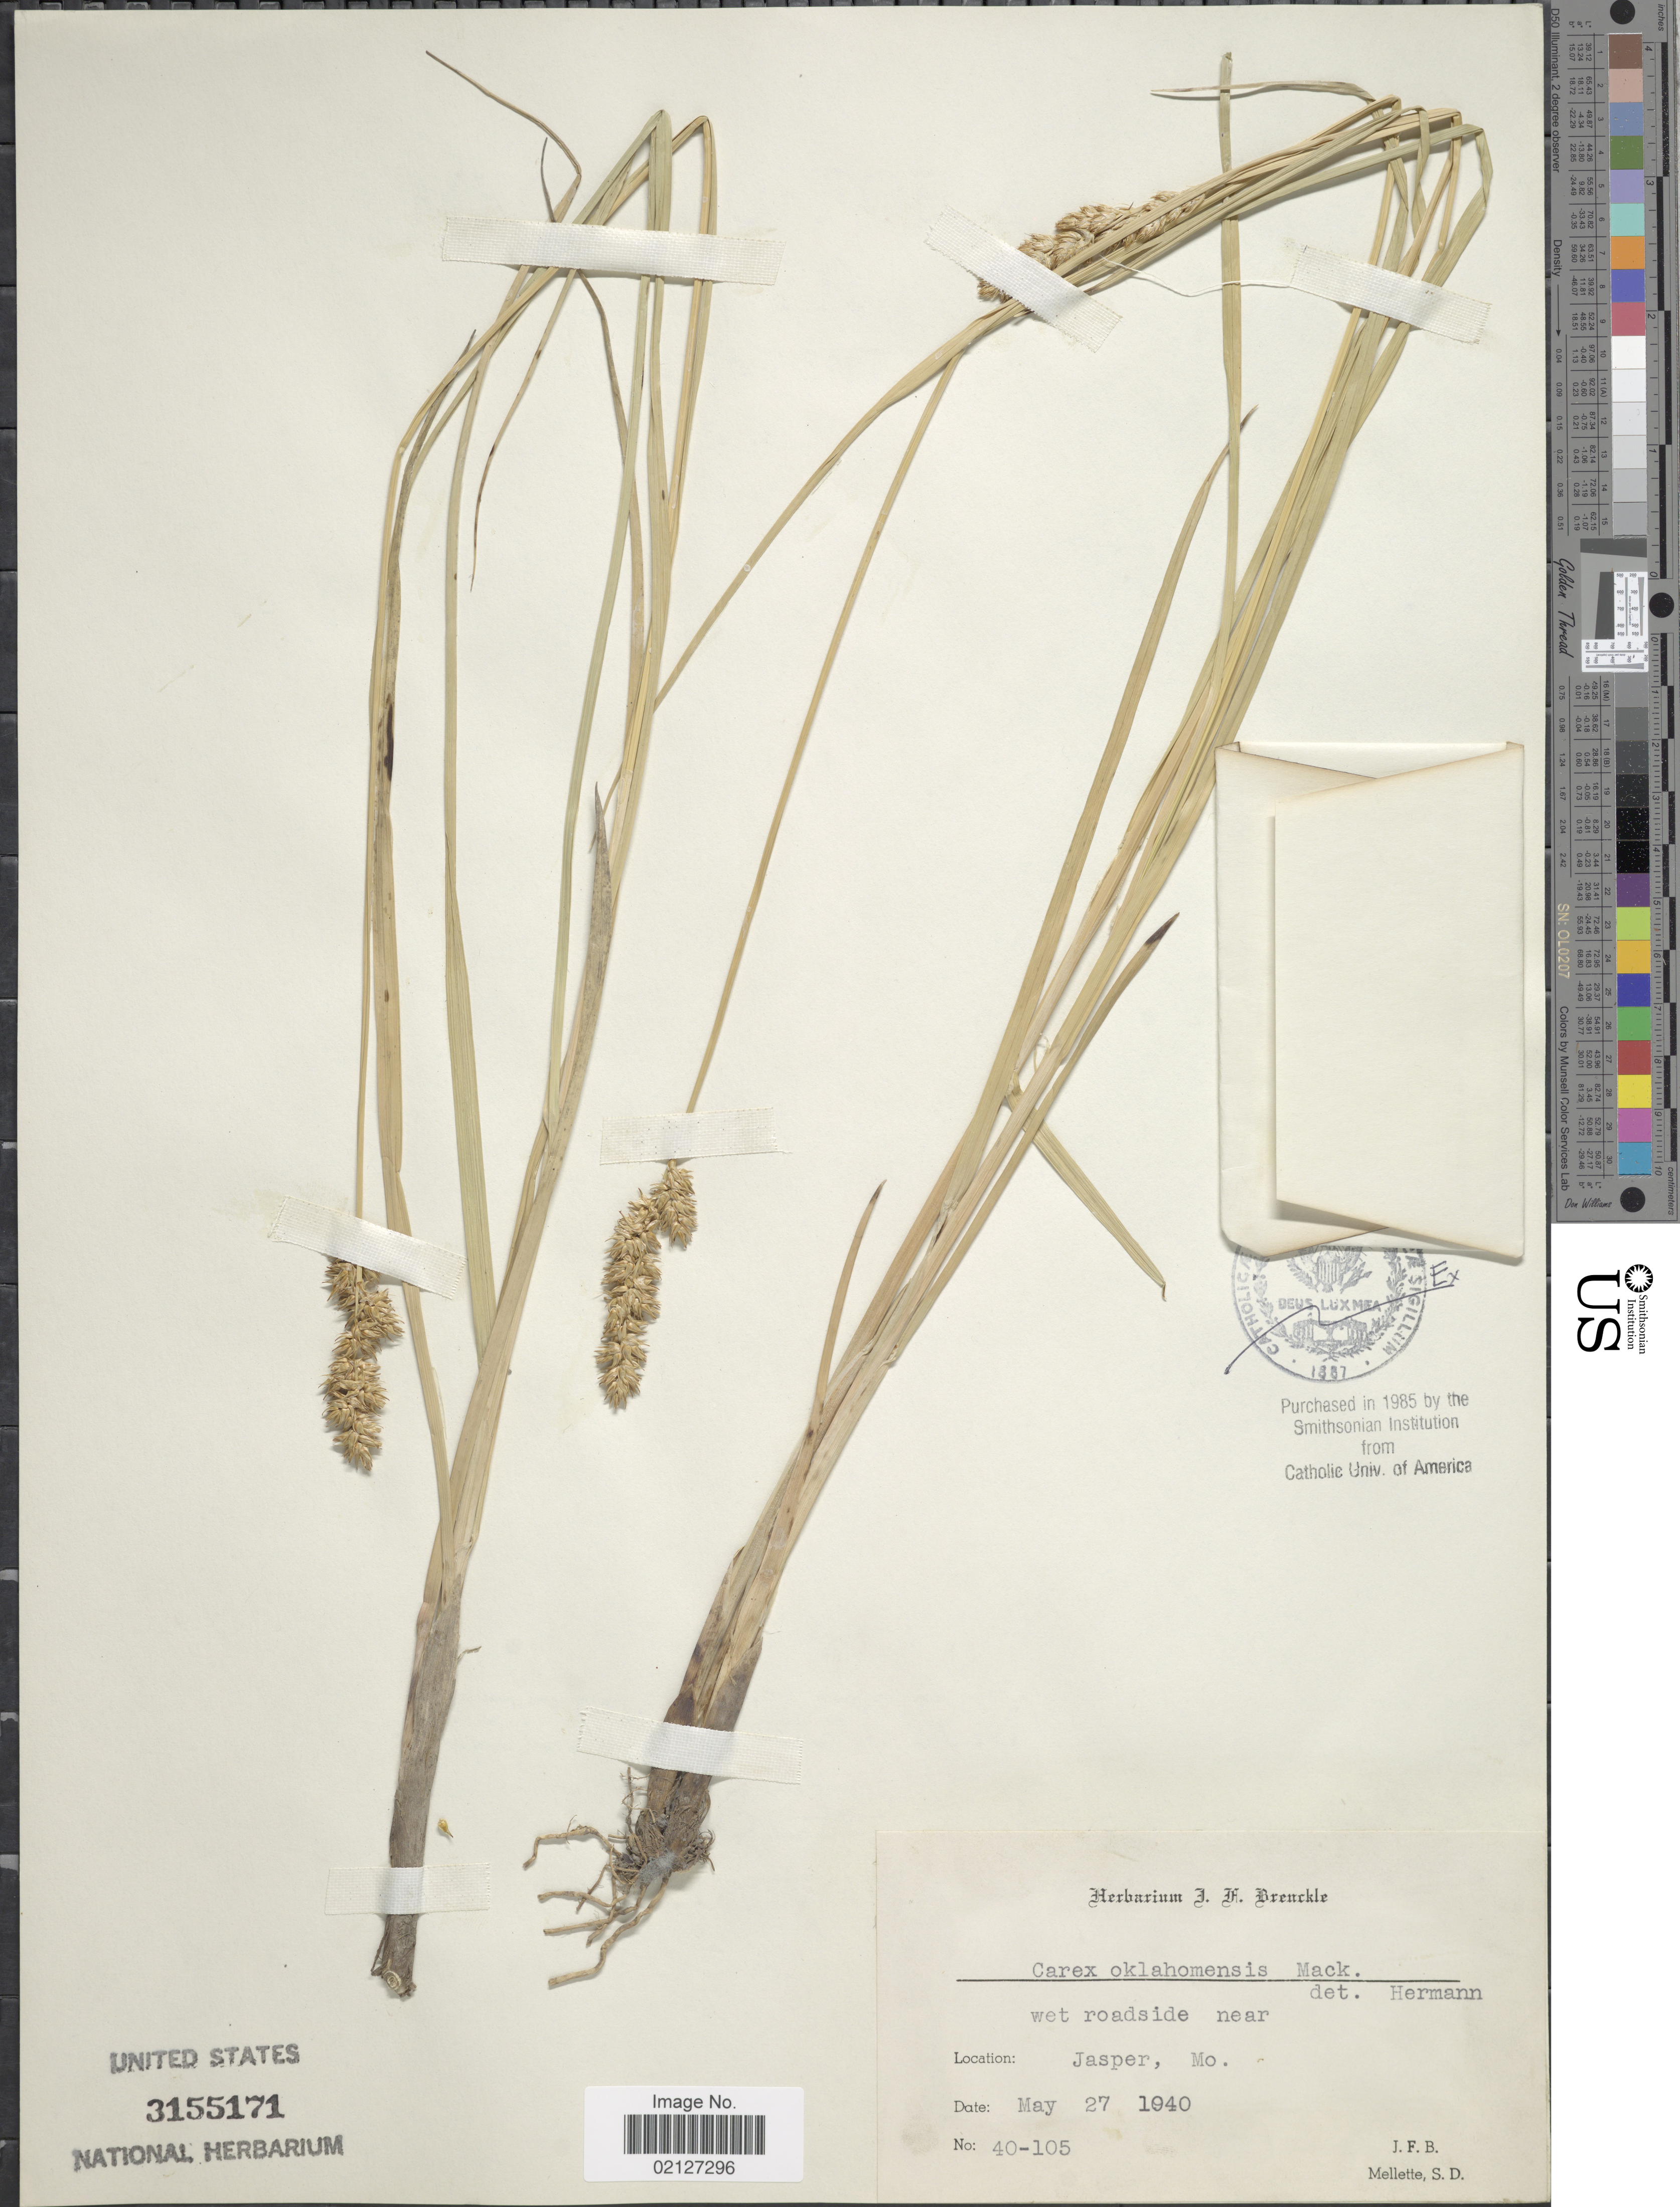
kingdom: Plantae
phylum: Tracheophyta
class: Liliopsida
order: Poales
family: Cyperaceae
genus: Carex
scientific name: Carex oklahomensis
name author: Mack.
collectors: J. F. B.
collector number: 40-105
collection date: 1940-05-27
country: United States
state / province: Missouri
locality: Wet roadside near Jasper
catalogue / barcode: US 3155171